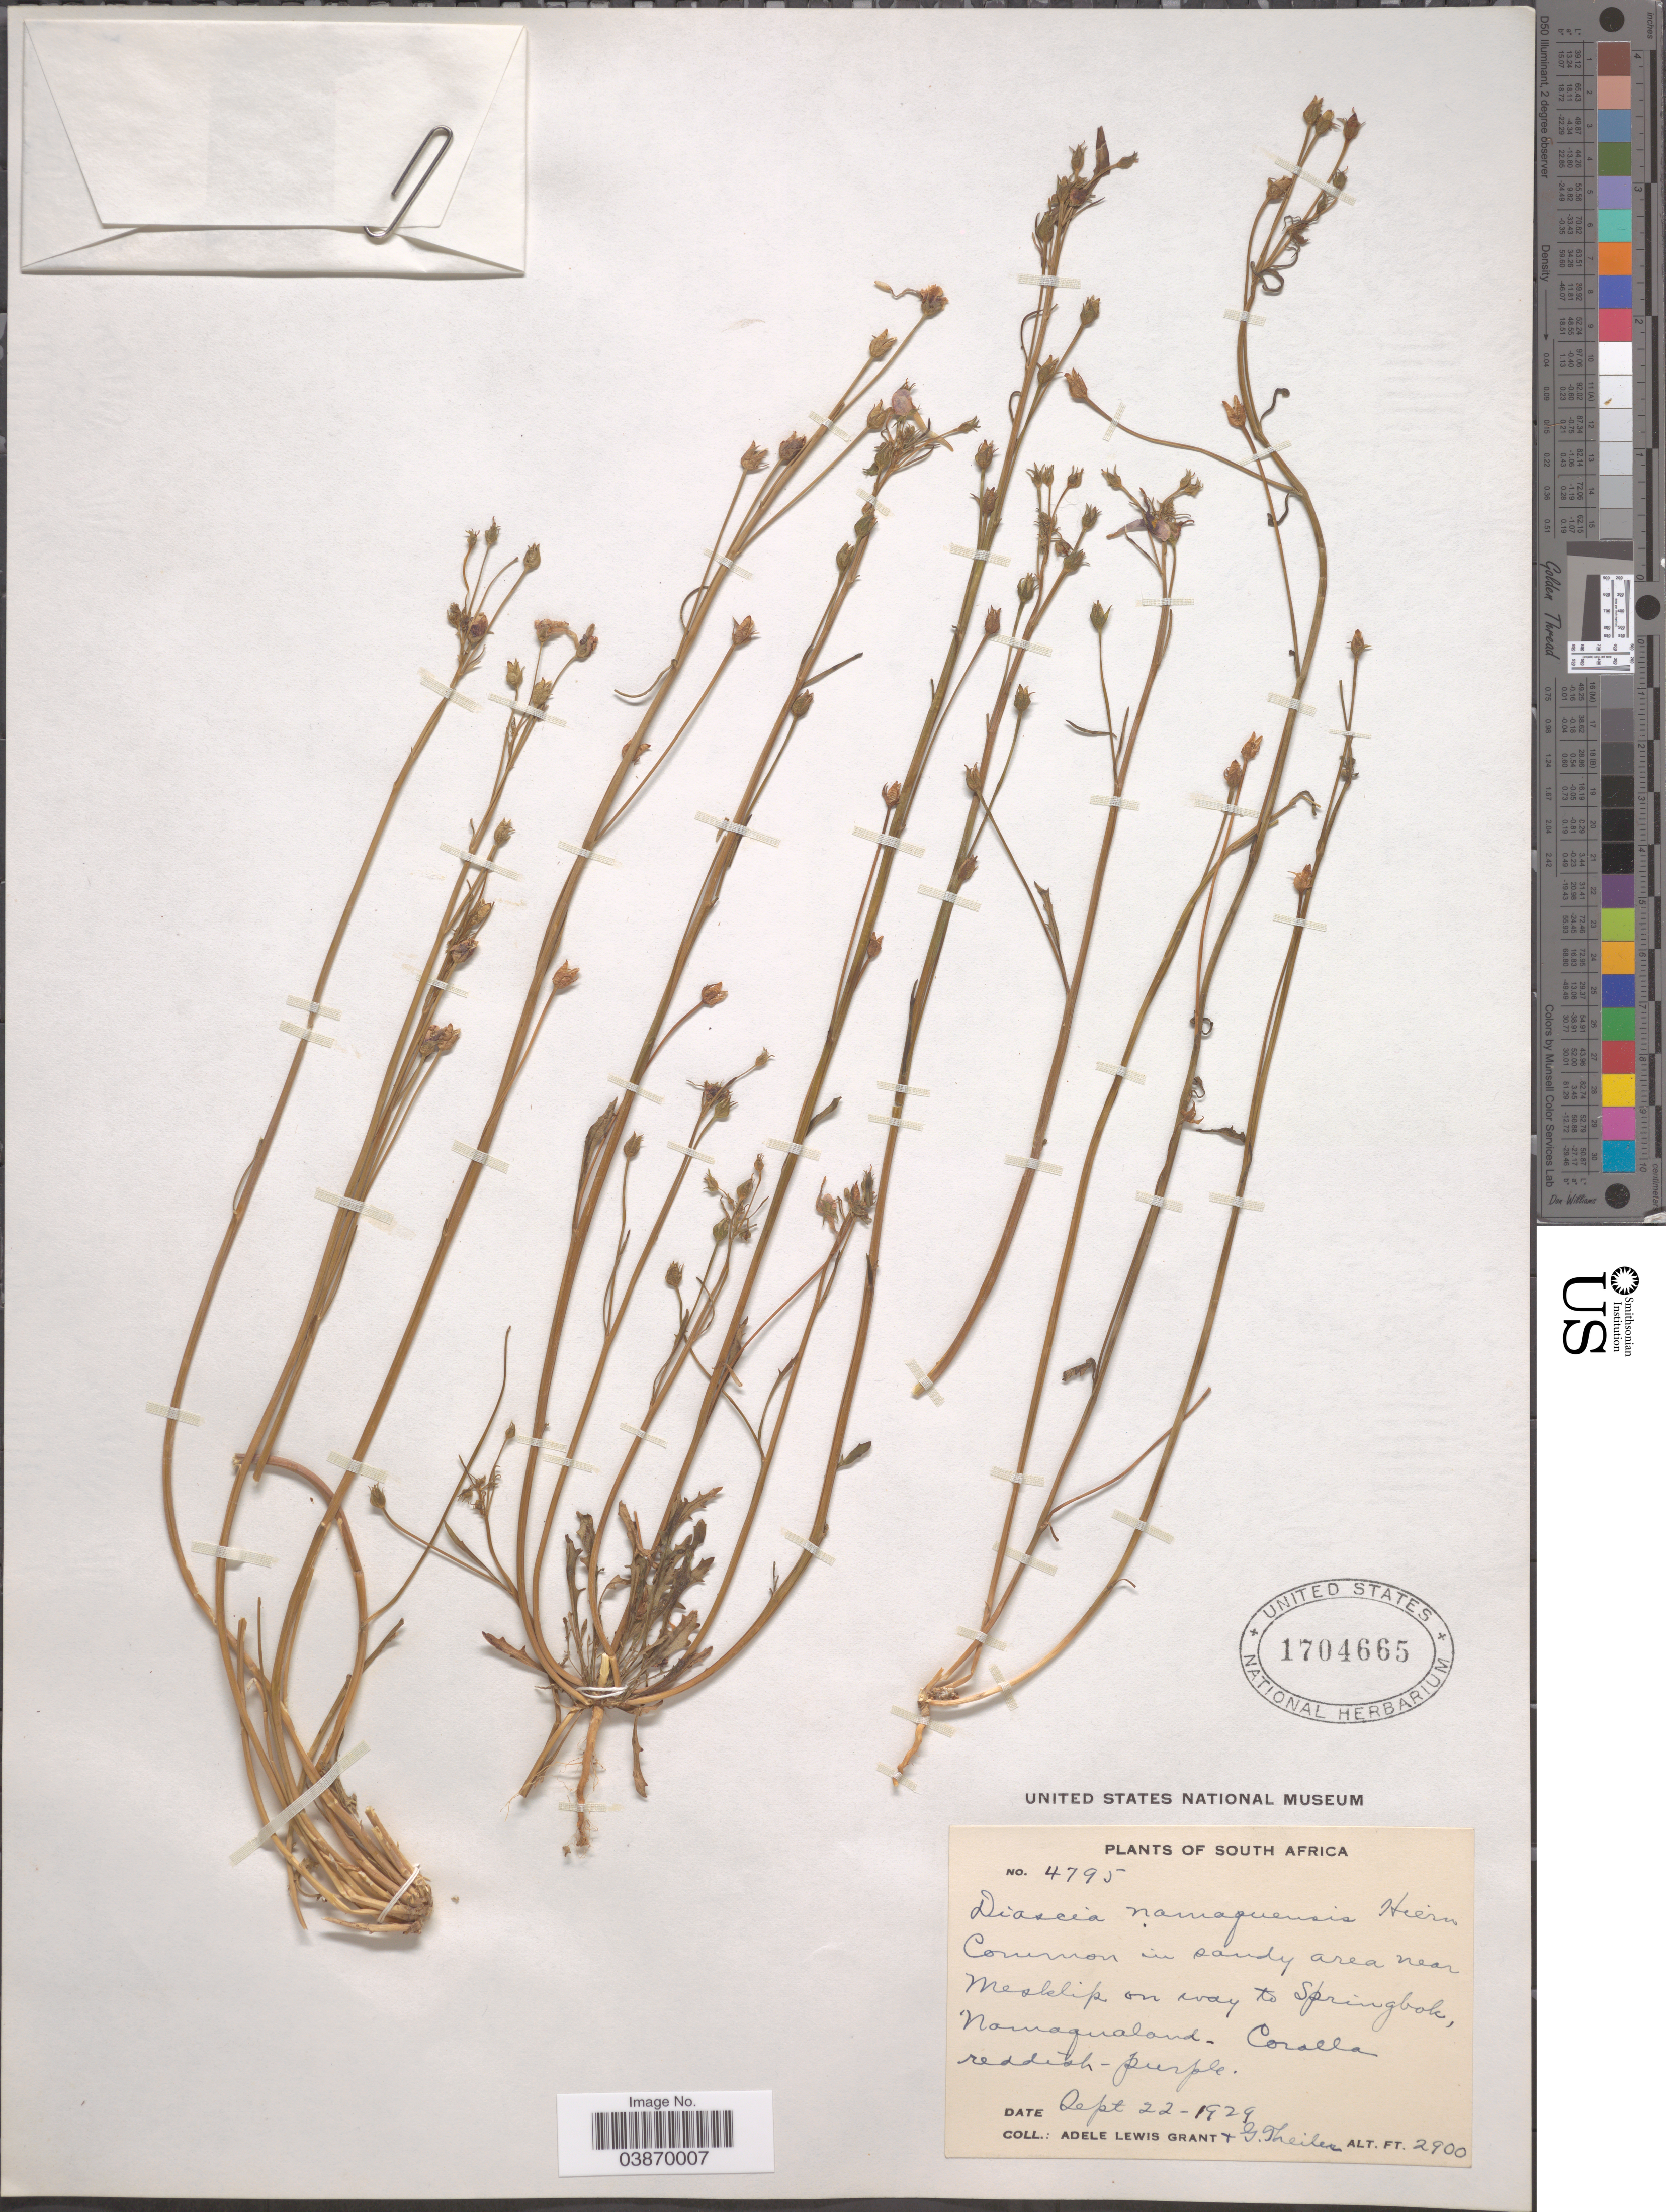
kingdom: Plantae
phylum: Tracheophyta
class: Magnoliopsida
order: Lamiales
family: Scrophulariaceae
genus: Diascia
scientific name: Diascia namaquensis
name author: Hiern in Dyer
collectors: A. L. Grant & G. Theiler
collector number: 4795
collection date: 1929-09-22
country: South Africa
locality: Common in sandy area near Mesklip on way to Springbok, Nomaqualand.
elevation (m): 884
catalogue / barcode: US 1704665